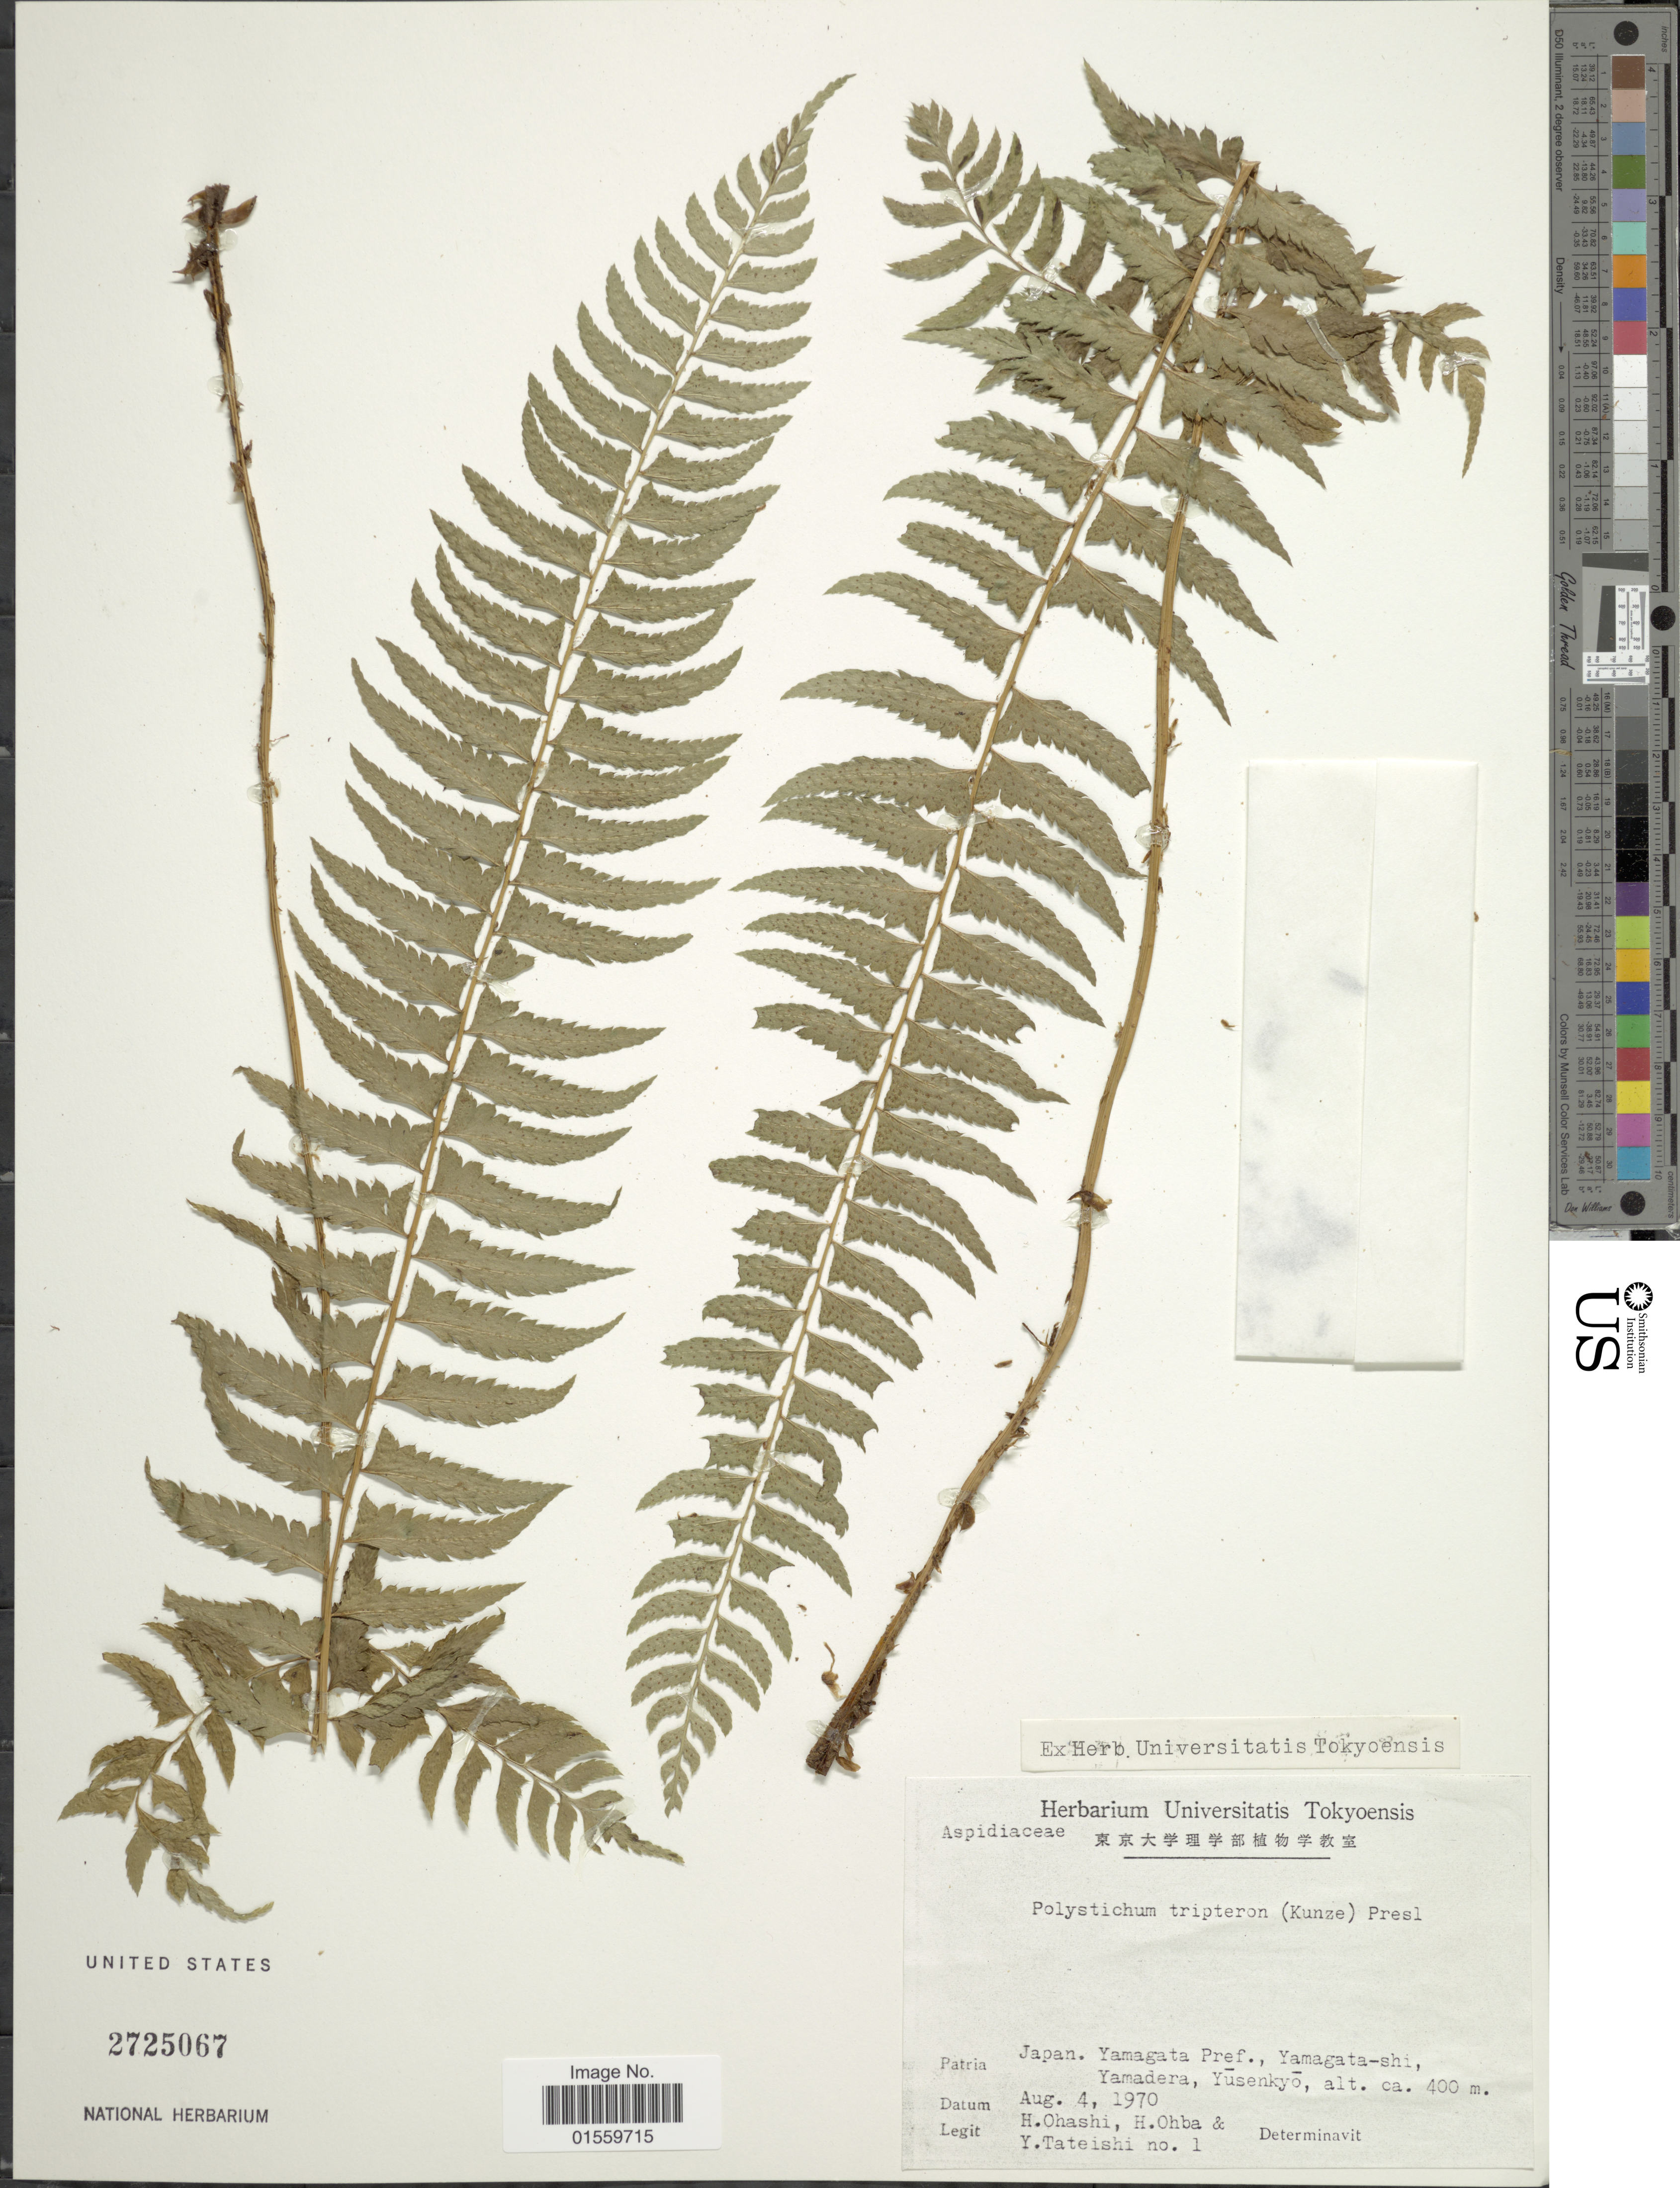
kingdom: Plantae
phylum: Tracheophyta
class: Polypodiopsida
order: Polypodiales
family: Dryopteridaceae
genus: Polystichum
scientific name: Polystichum tripteron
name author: (Kunze) C. Presl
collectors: H. Ohashi, H. Ohba & Y. Tateishi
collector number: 1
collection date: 1970-08-04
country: Japan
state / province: Yamagata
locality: Yamagata Pref., Yamagata-shi, Yamadera, Yusenkyo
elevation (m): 400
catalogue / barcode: US 2725067